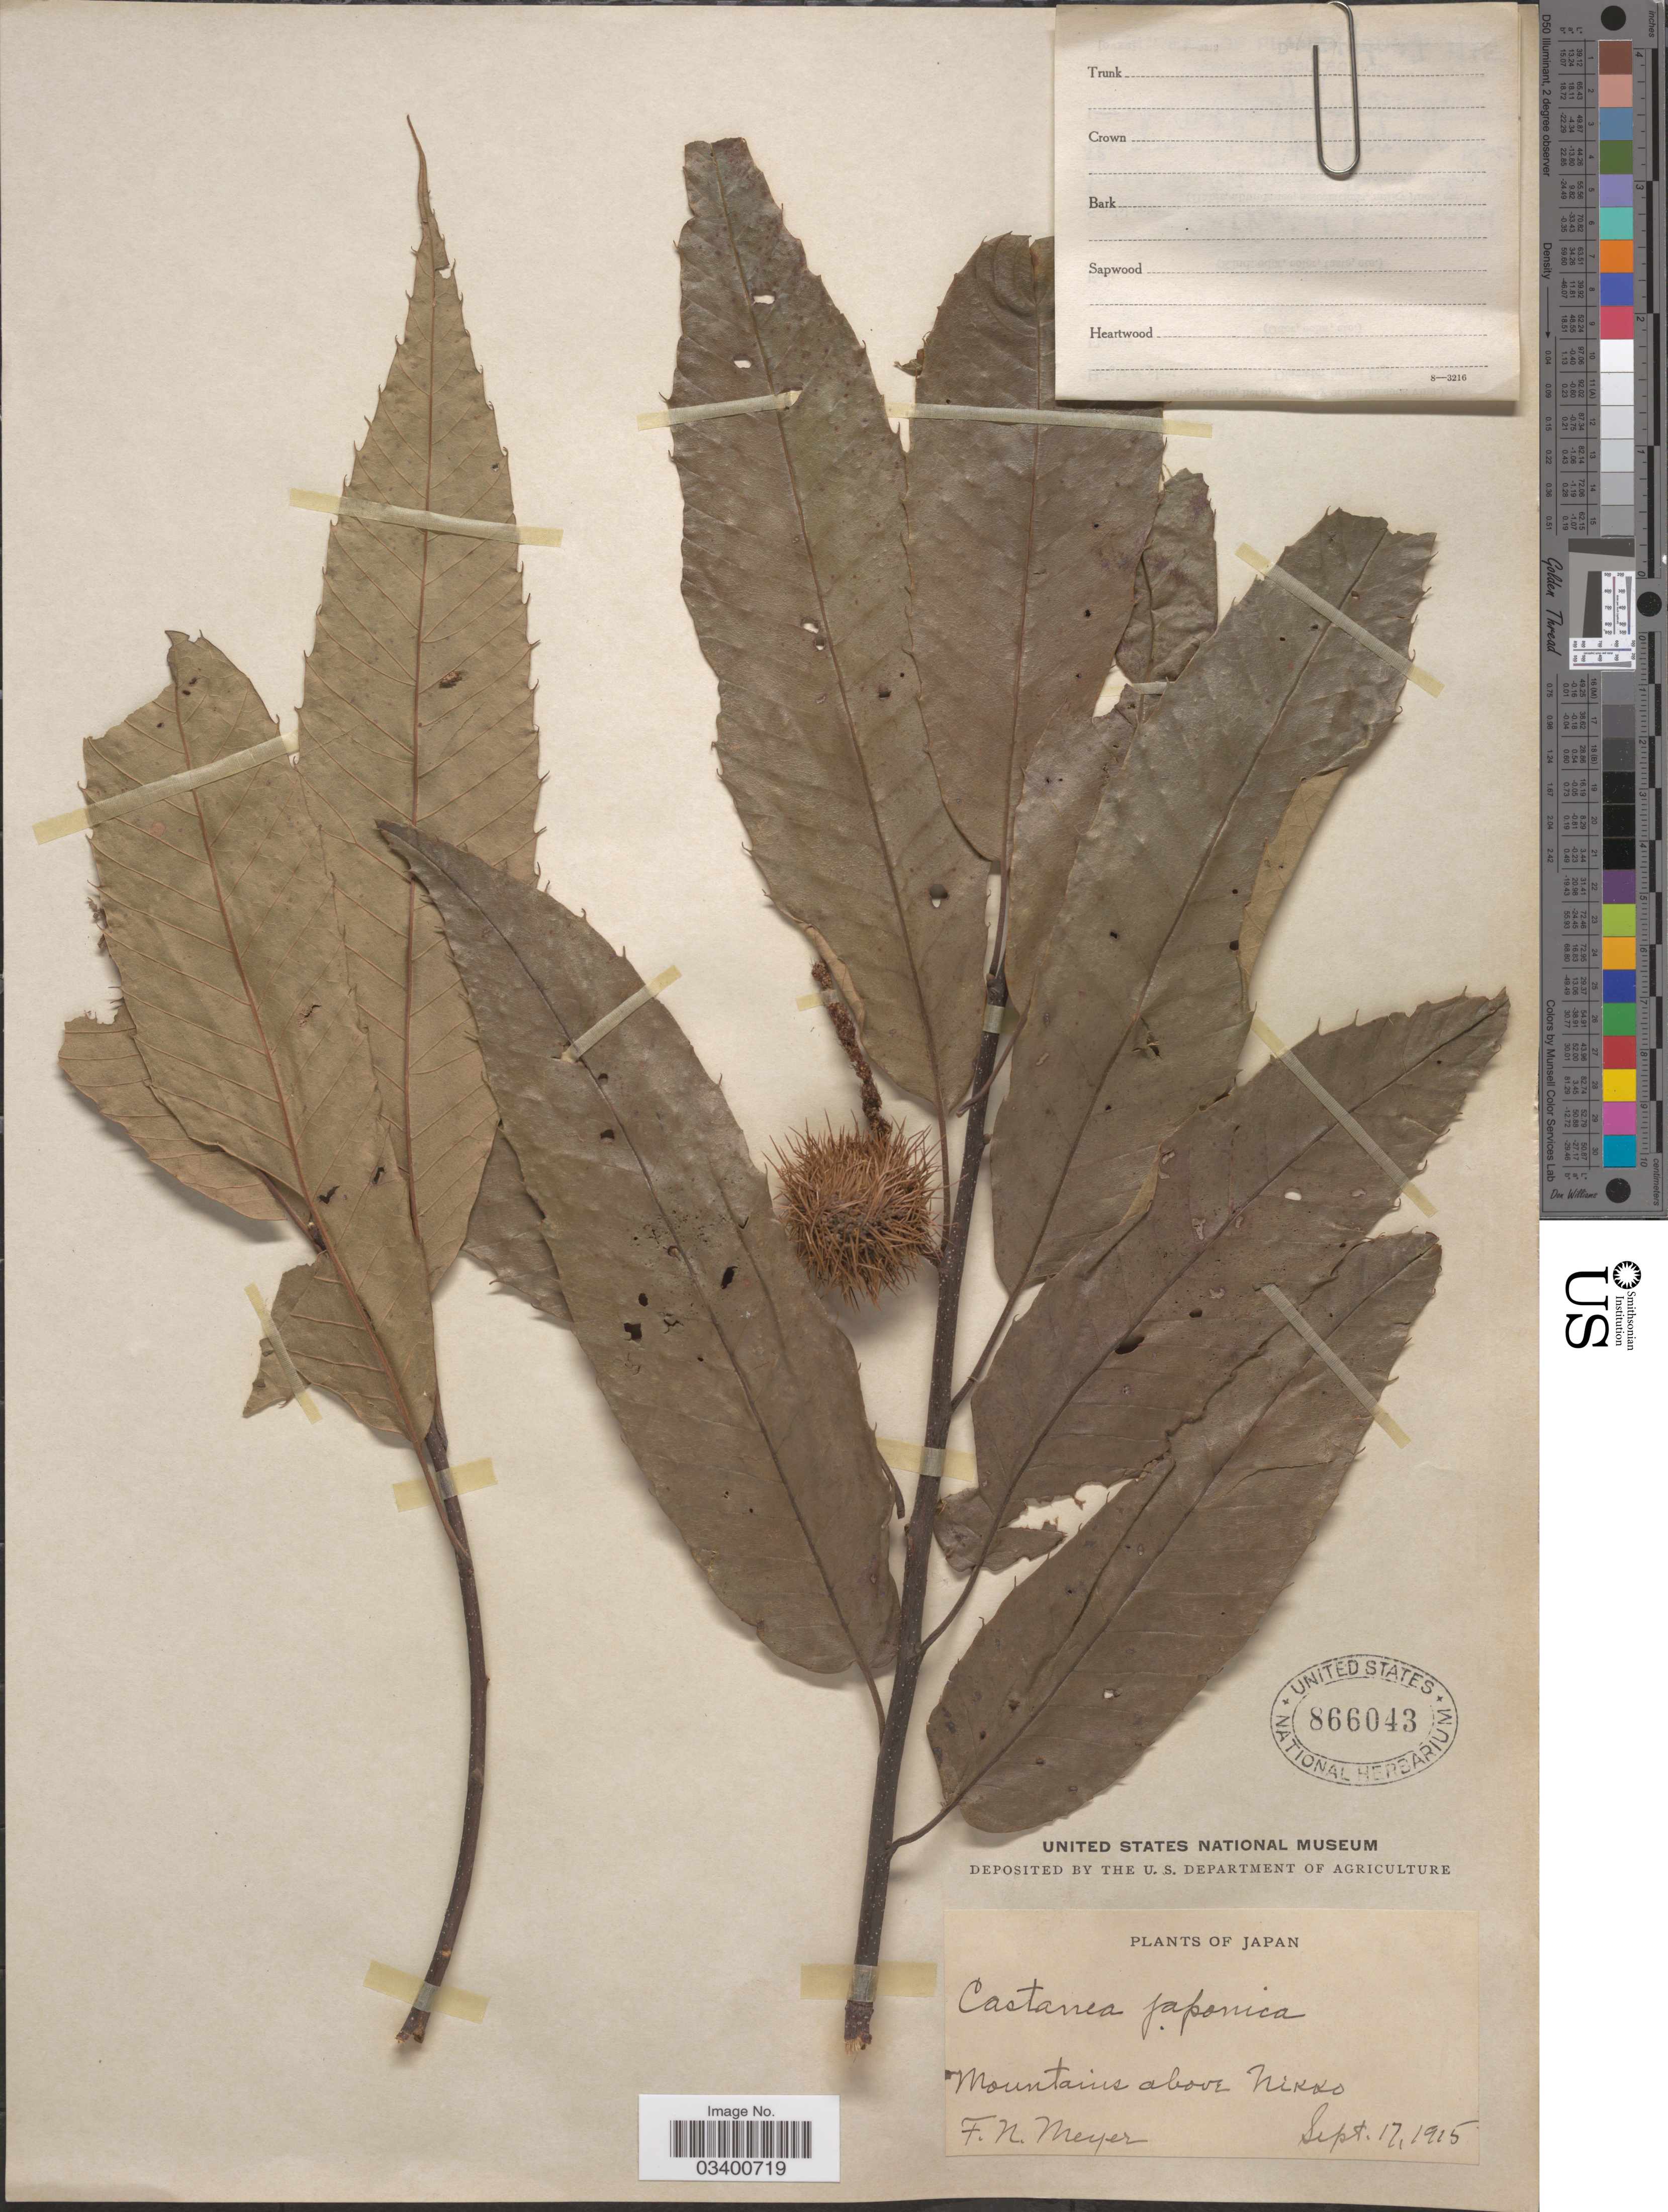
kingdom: Plantae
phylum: Tracheophyta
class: Magnoliopsida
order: Fagales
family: Fagaceae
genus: Castanea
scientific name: Castanea crenata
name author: Siebold & Zucc.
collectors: F. N. Meyer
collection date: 1915-09-17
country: Japan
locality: Mountains above Nikko.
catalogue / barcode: US 866043